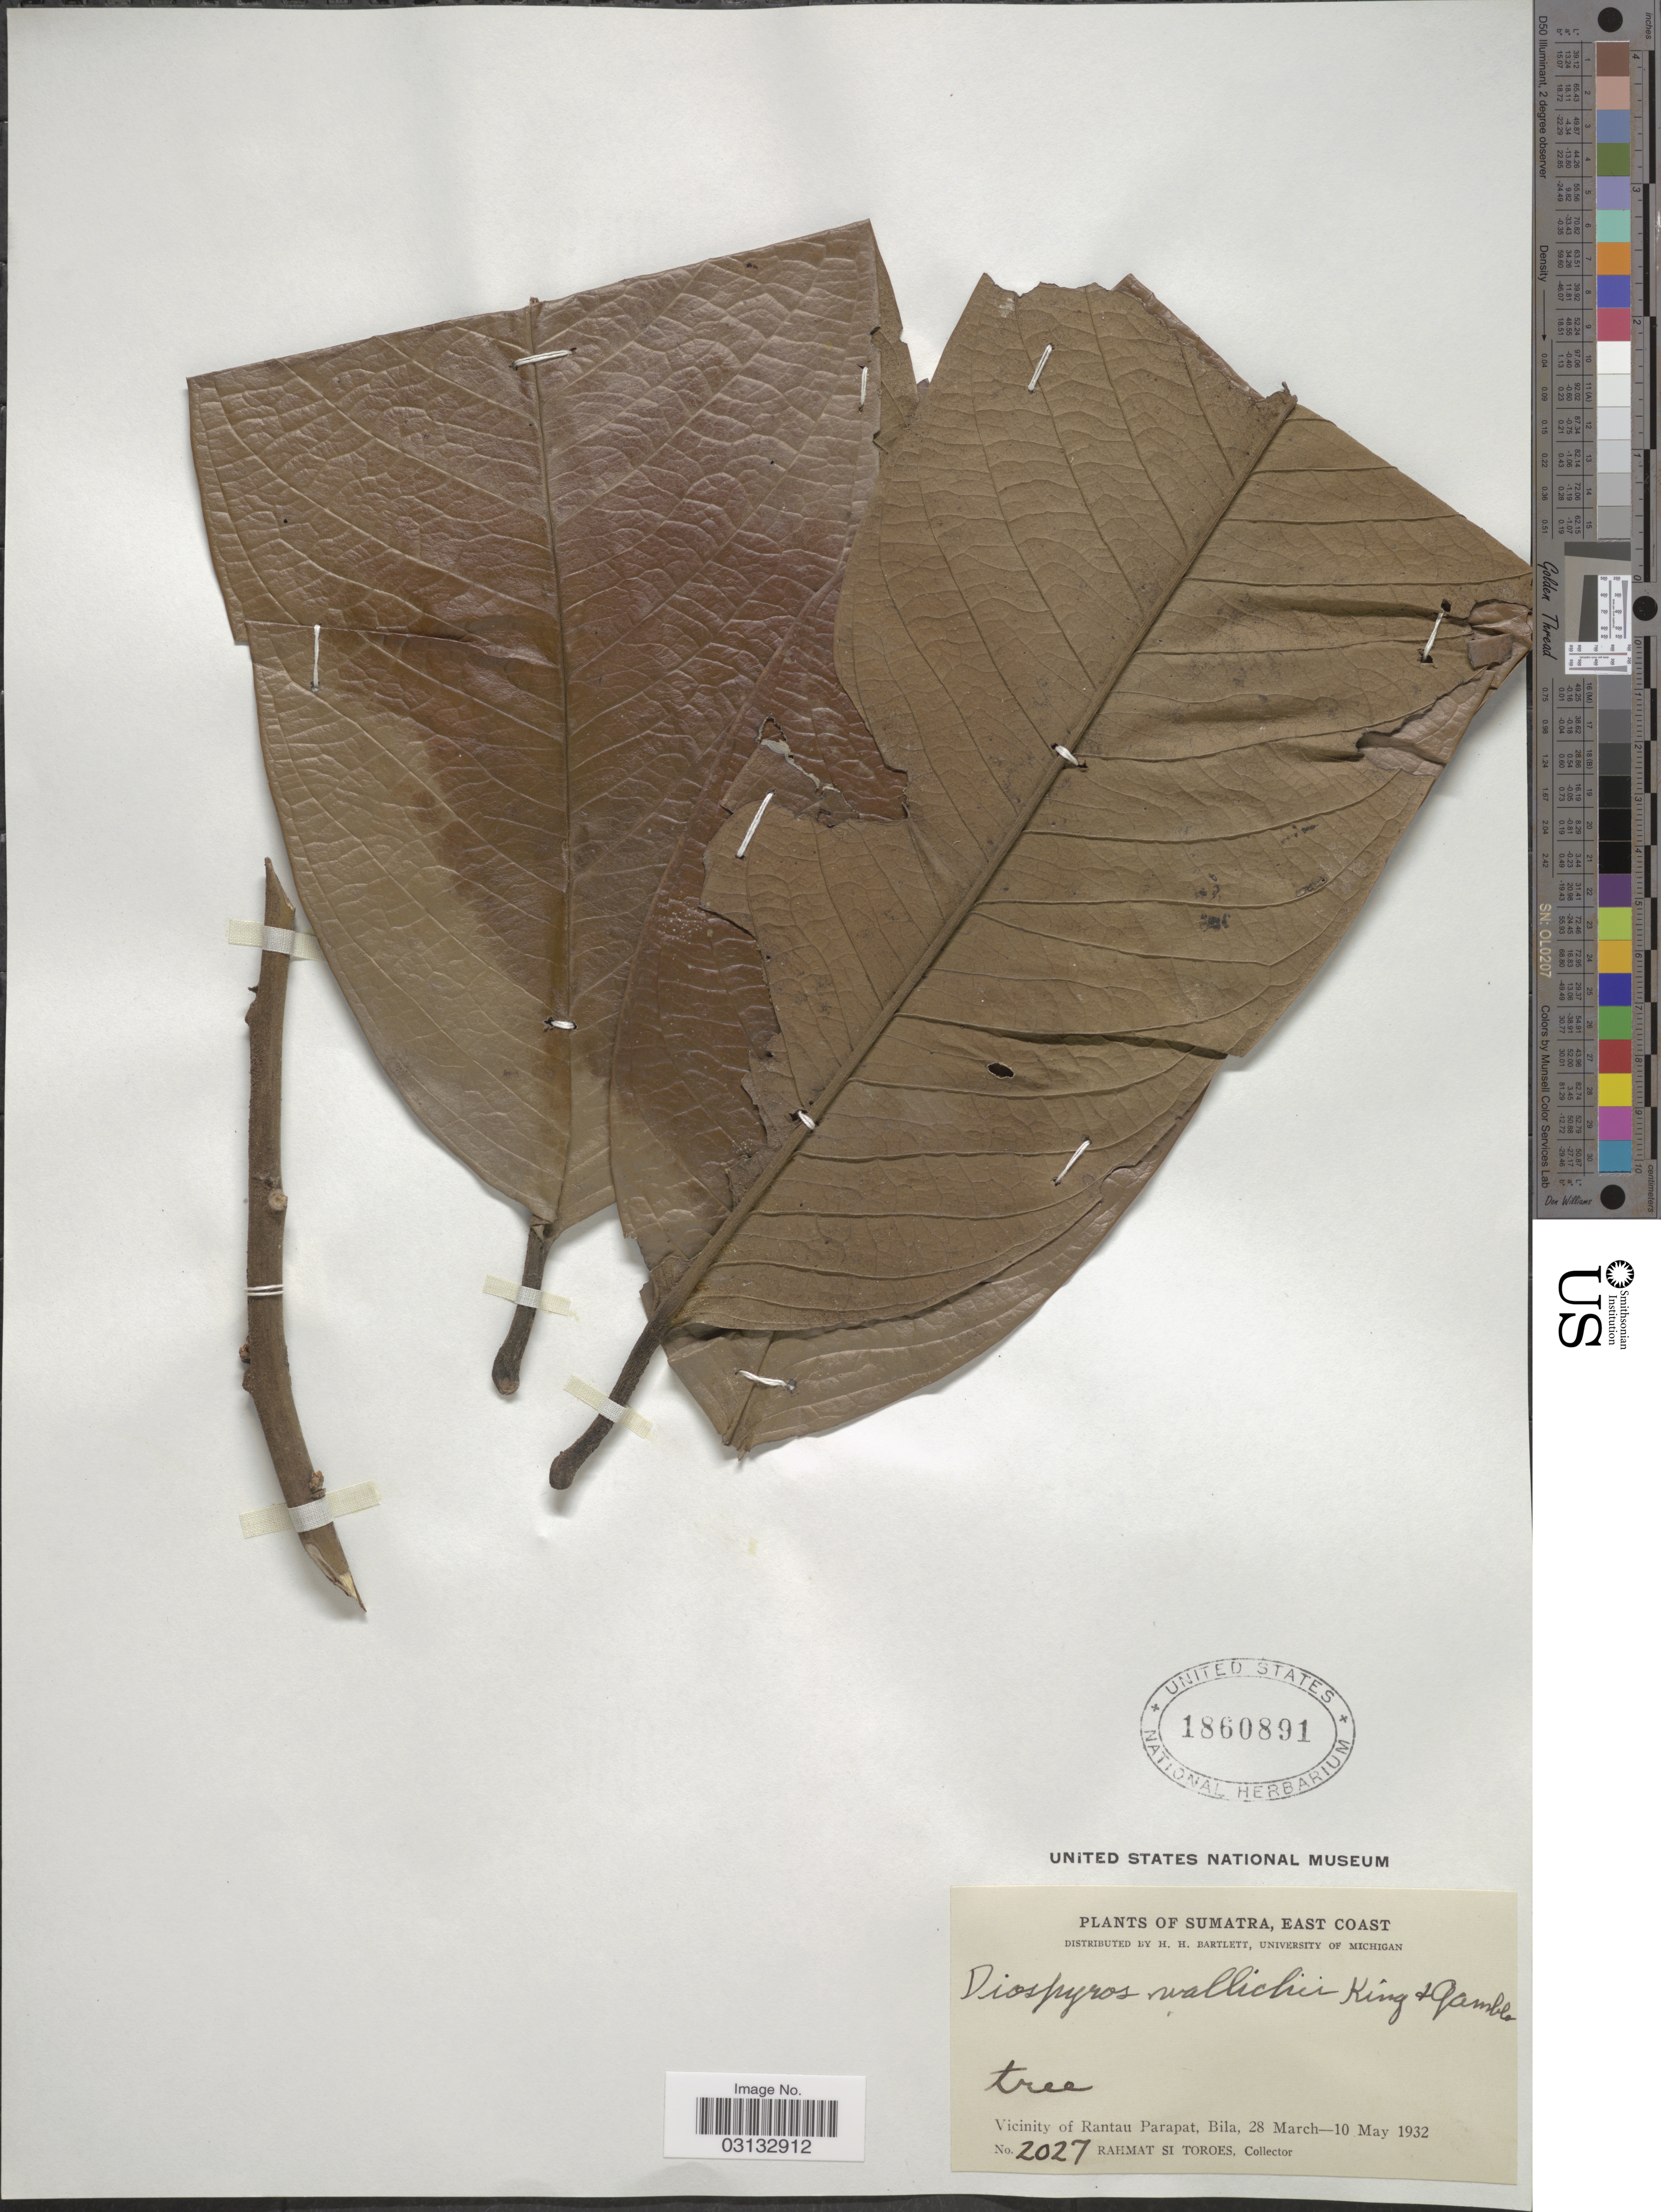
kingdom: Plantae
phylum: Tracheophyta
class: Magnoliopsida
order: Ericales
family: Ebenaceae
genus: Diospyros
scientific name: Diospyros wallichii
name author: King & Gamble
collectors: Rahmat Si Boeea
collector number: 2027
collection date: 1932-03-28/1932-05-10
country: Indonesia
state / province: Sumatra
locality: East Coast, Vicinity of Rantau Parapat, Bila.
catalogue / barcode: US 1860891